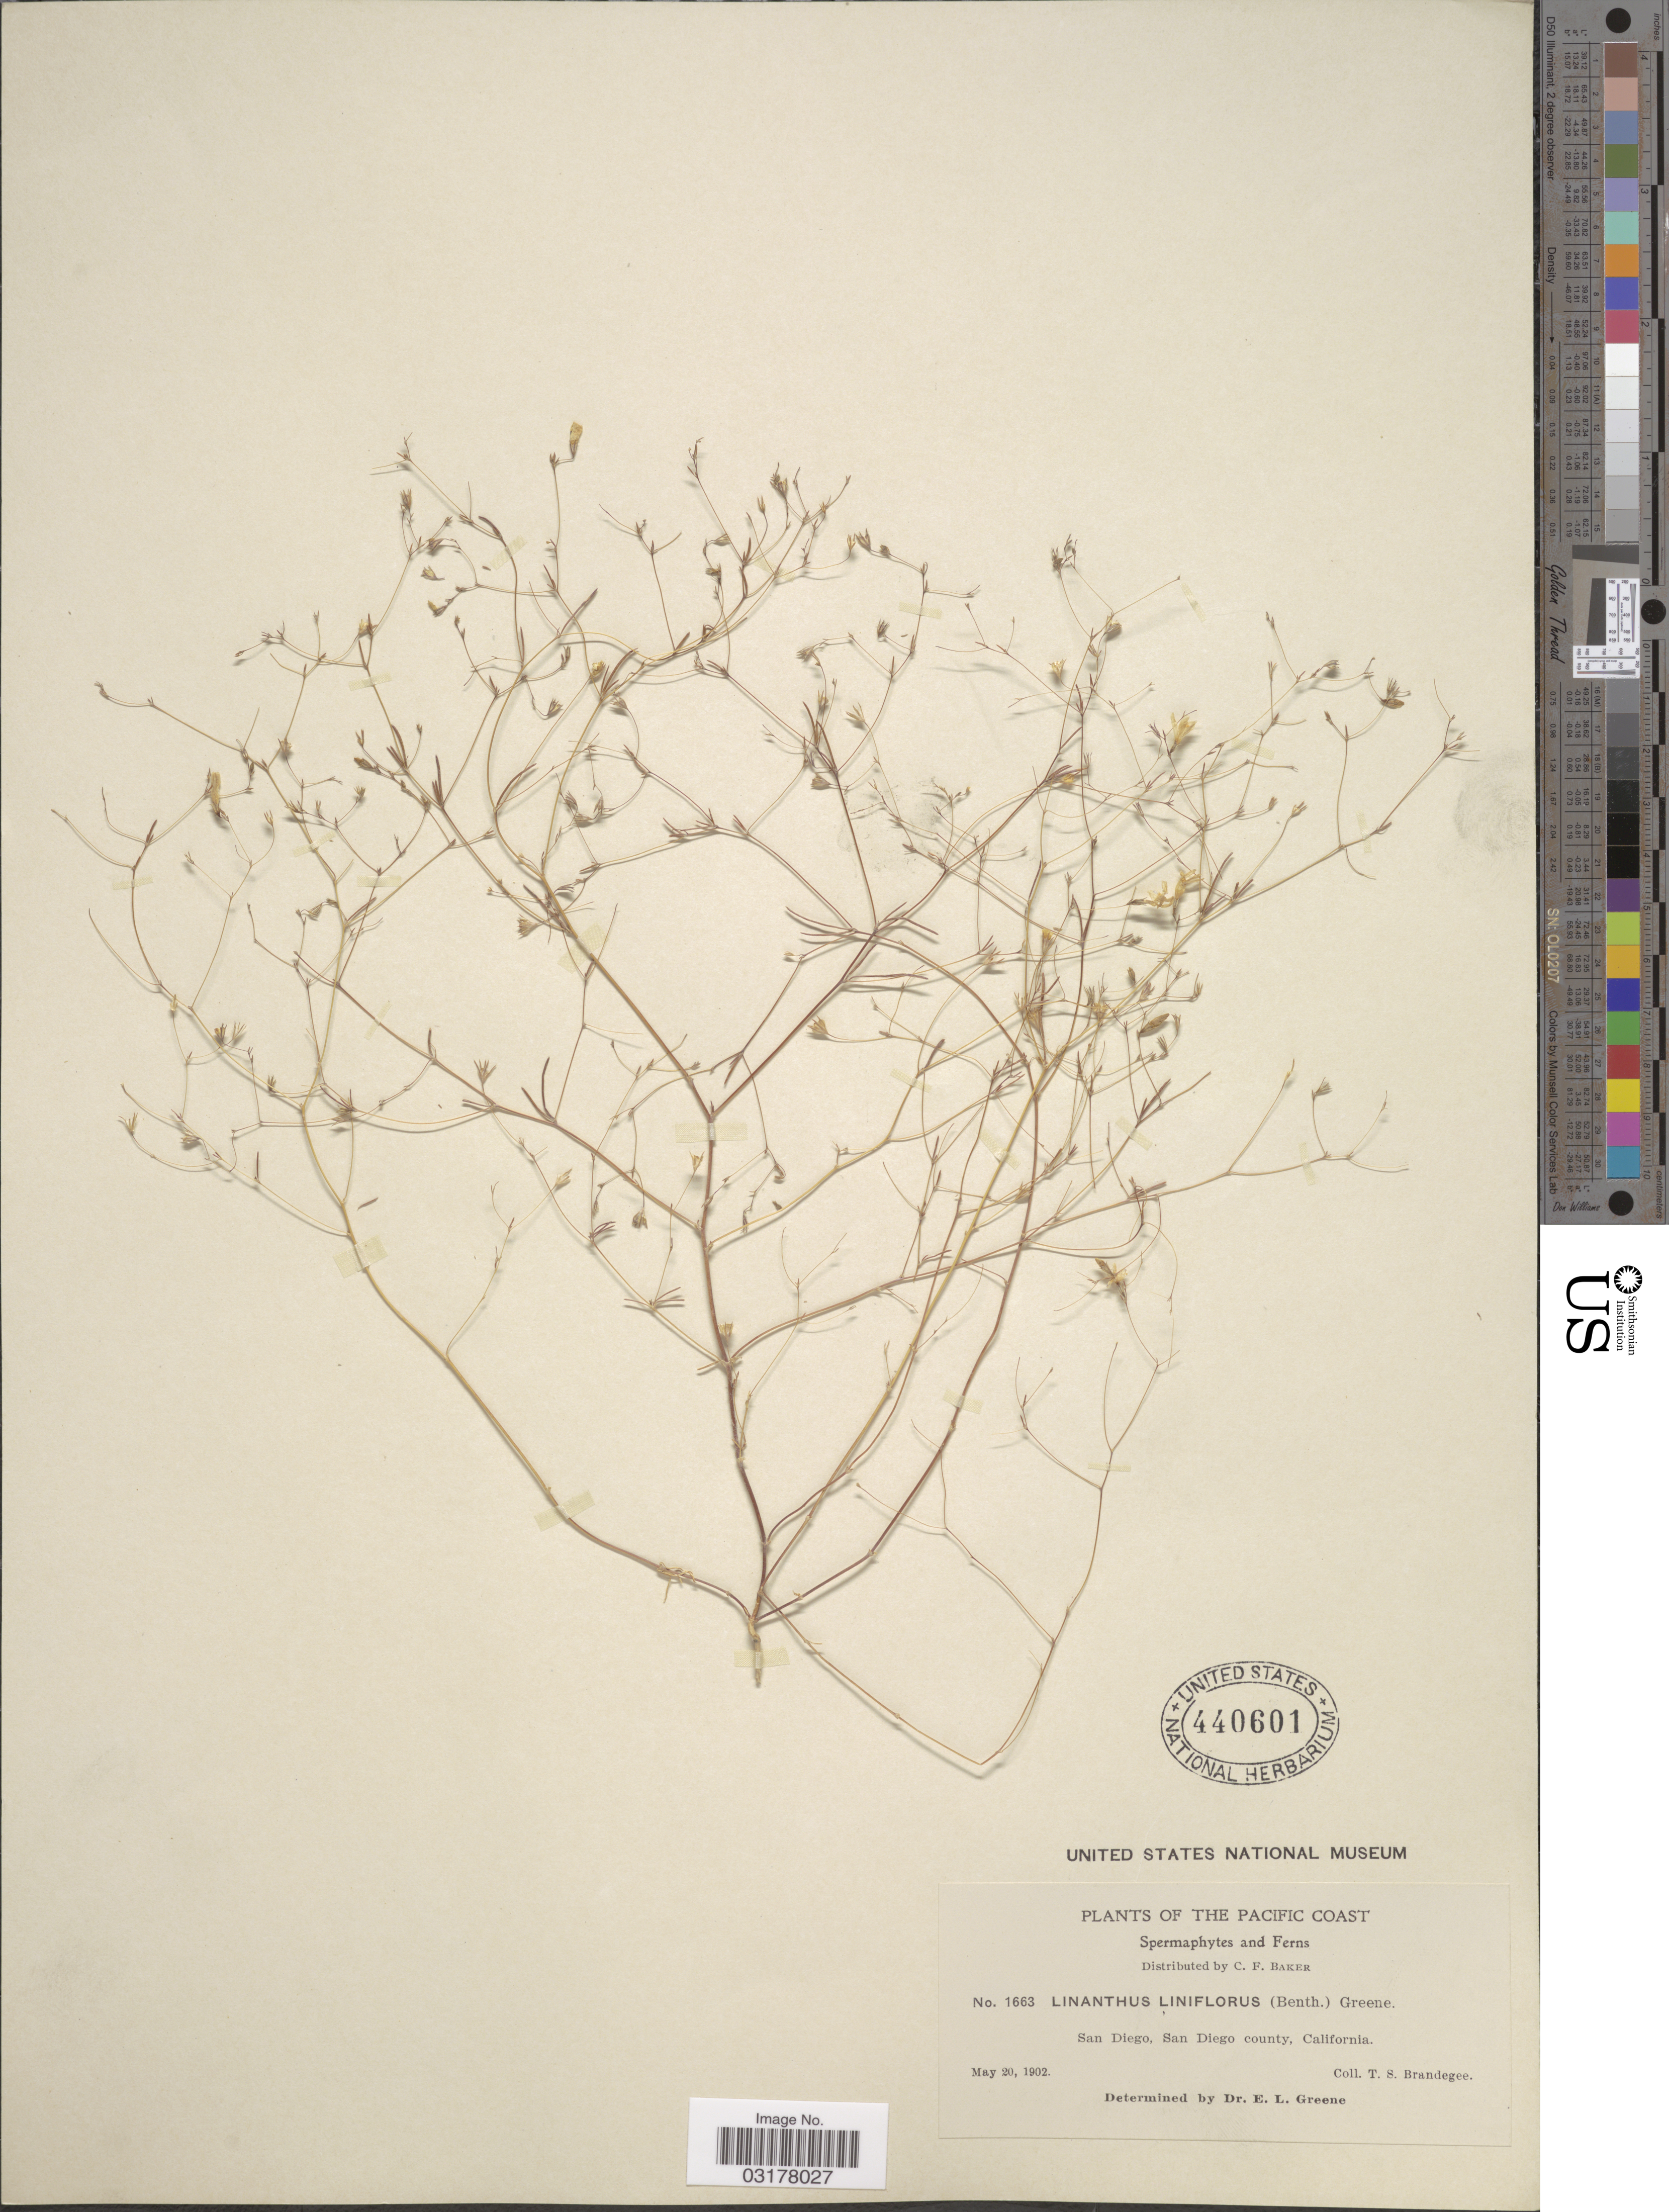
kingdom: Plantae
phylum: Tracheophyta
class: Magnoliopsida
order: Ericales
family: Polemoniaceae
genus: Leptosiphon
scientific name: Leptosiphon liniflorus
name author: (Benth.) J.M. Porter & L.A. Johnson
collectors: T. S. Brandegee (herbarium)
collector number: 1663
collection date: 1902-05-20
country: United States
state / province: California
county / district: San Diego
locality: The Pacific Coast, San Diego, San Diego county.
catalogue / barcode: US 440601